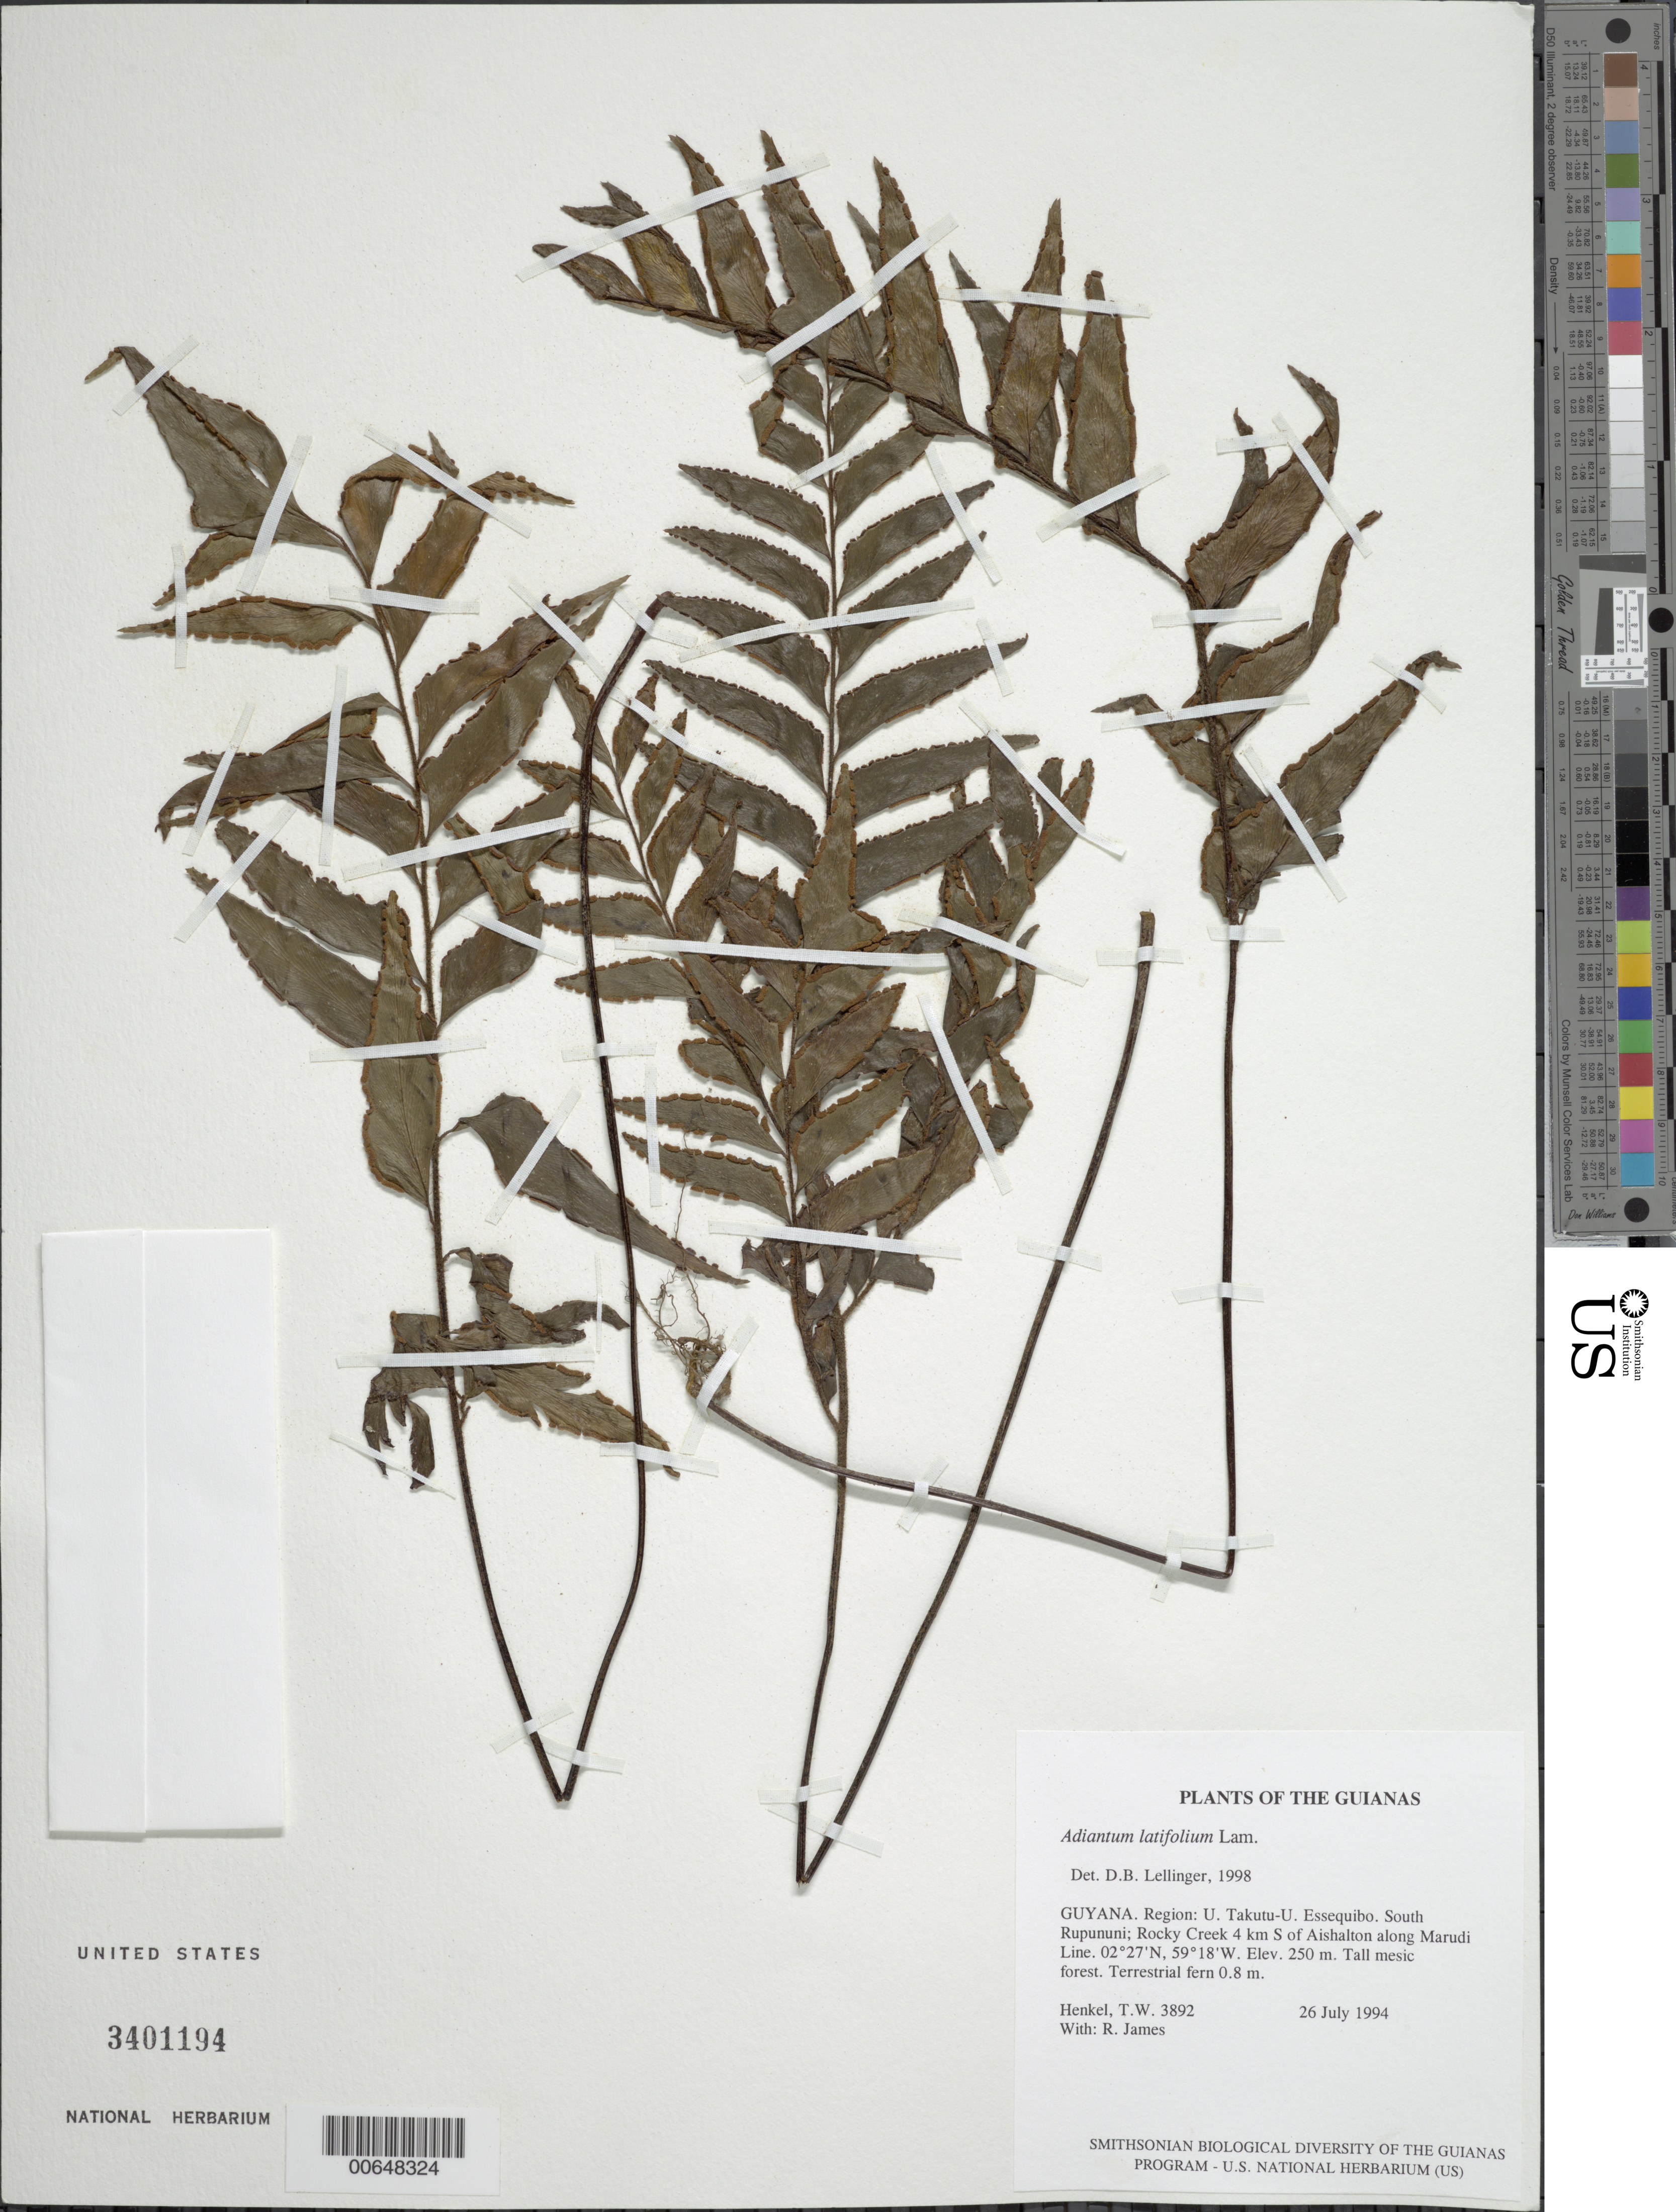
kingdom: Plantae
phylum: Tracheophyta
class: Polypodiopsida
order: Polypodiales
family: Pteridaceae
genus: Adiantum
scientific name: Adiantum argutum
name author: Splitg.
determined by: Boudrie, M.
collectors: T. Henkel & R. James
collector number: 3892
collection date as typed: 26 July 1994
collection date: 1994-07-26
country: Guyana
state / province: U. Takutu-U. Essequibo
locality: South Rupununi; Rocky Creek 4 km S of Aishalton along Marudi Line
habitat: Tall mesic forest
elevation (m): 250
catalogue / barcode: US 3401194